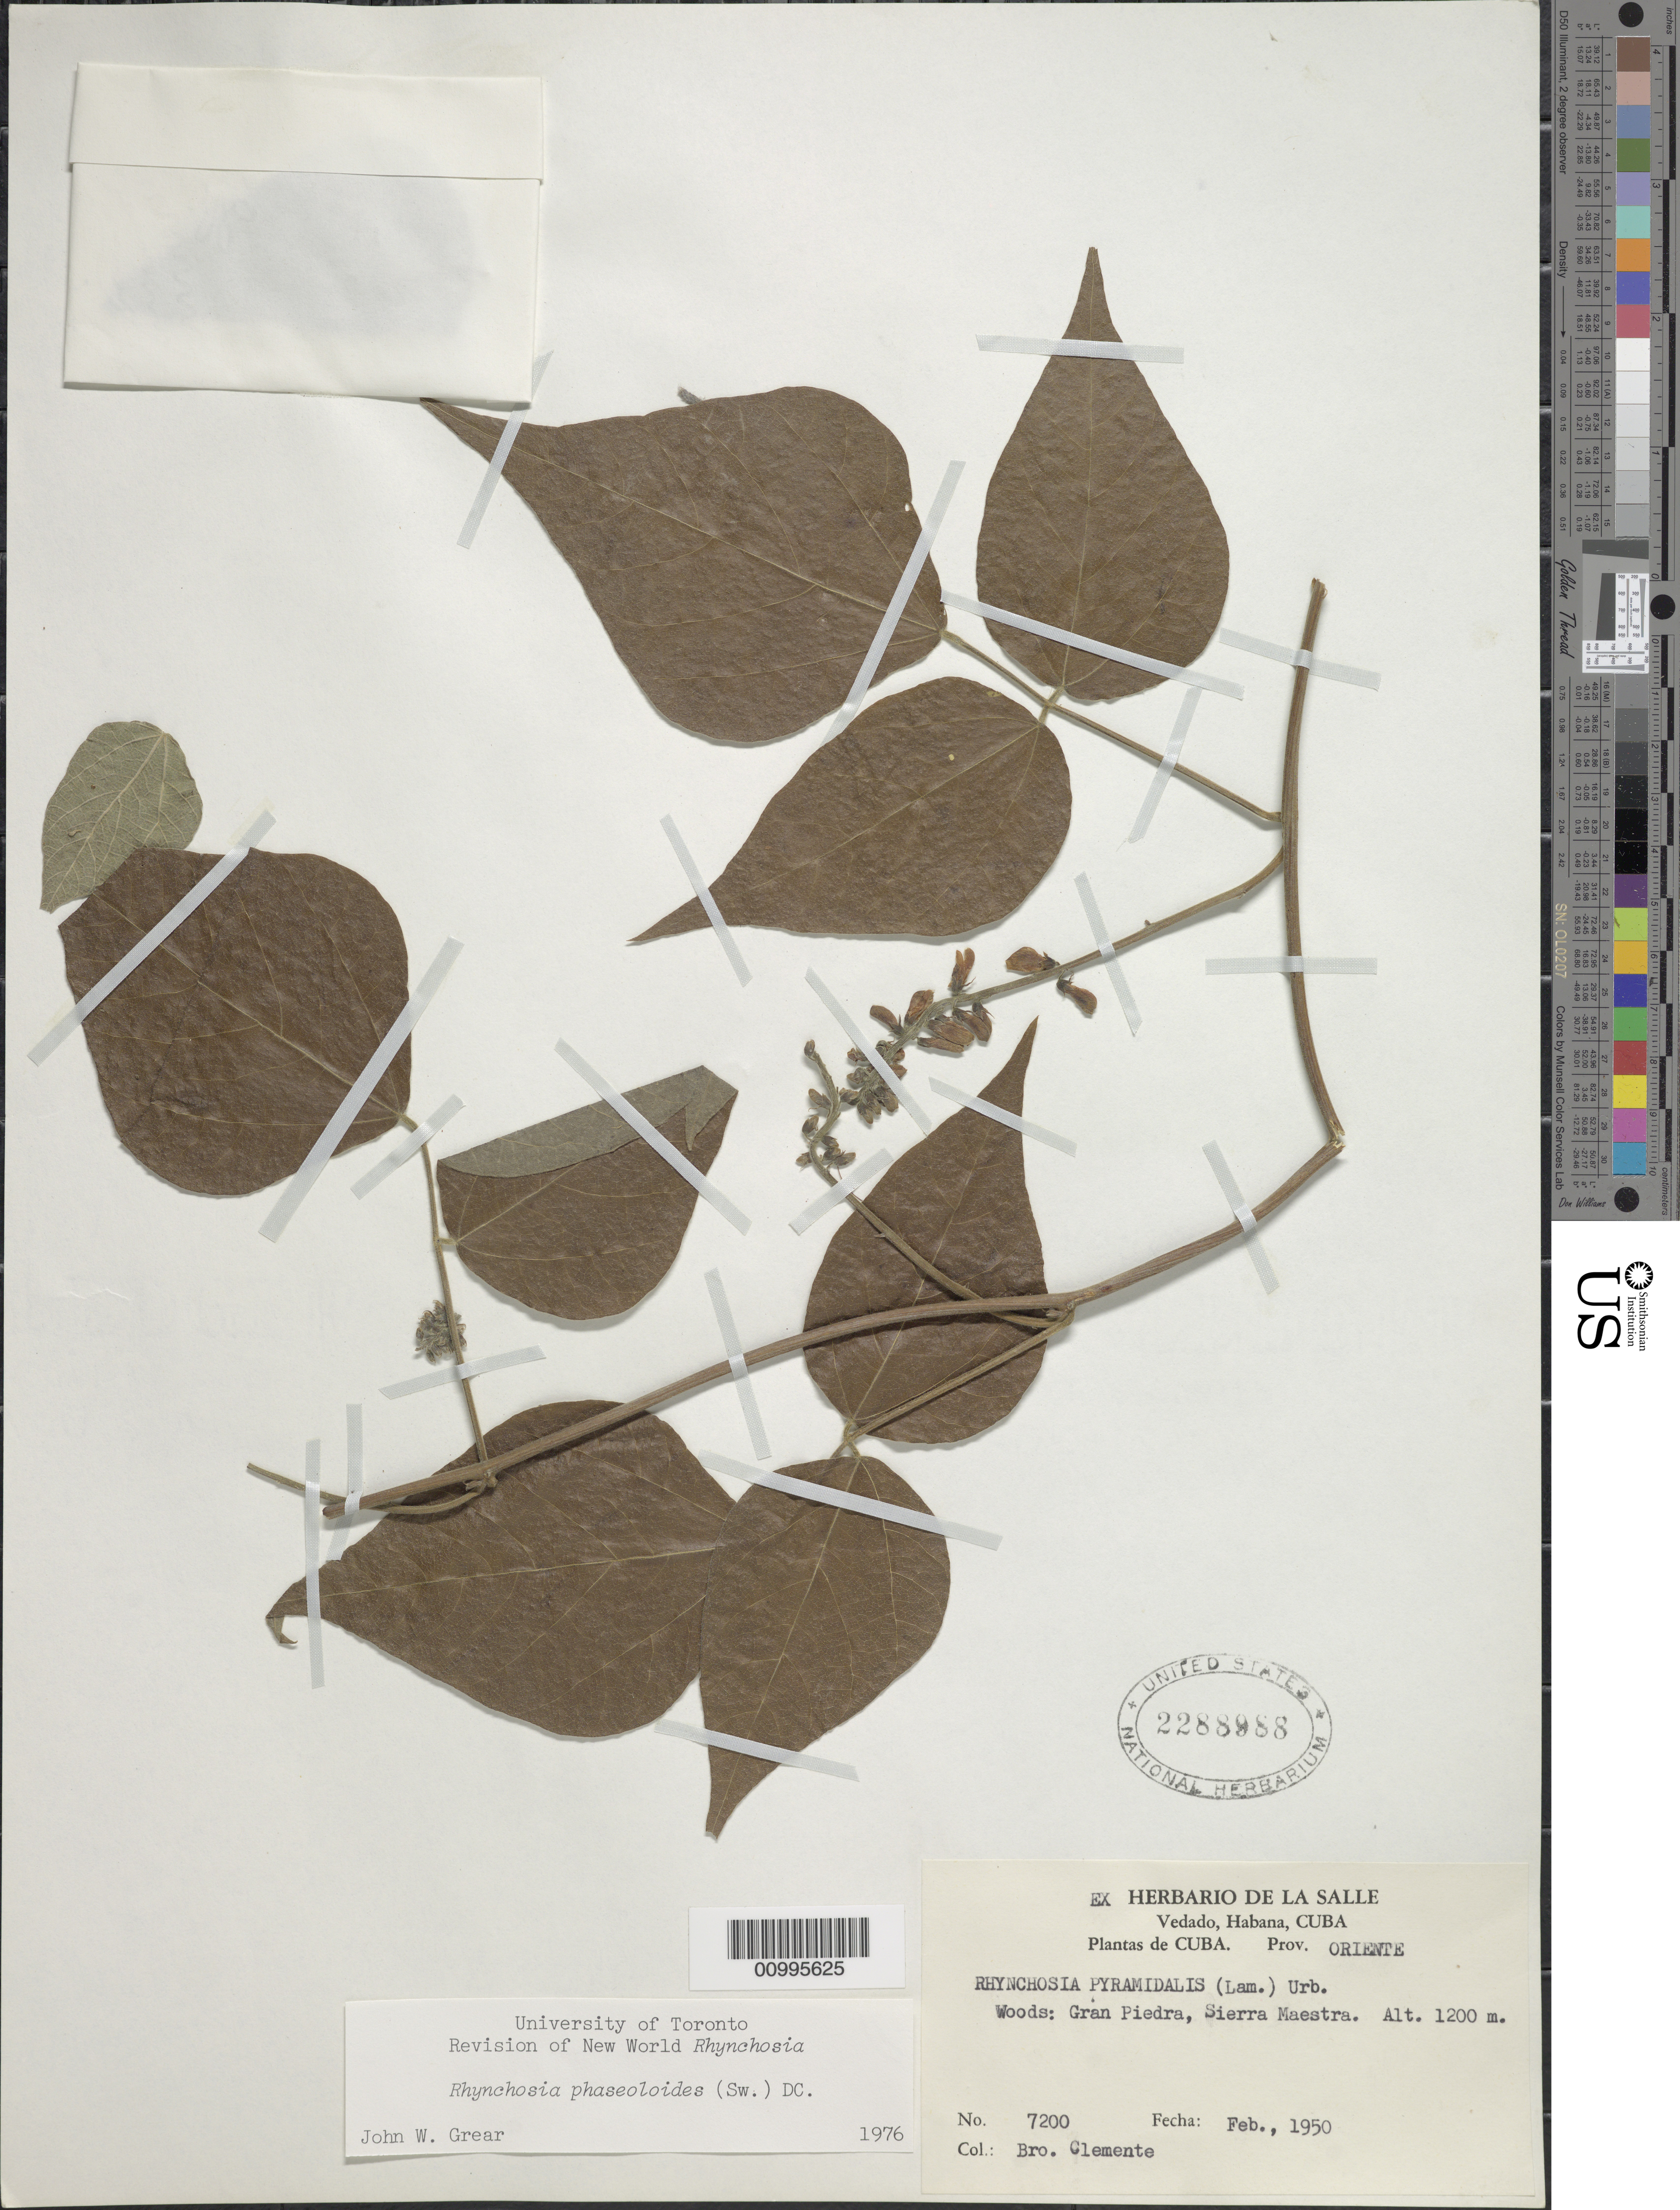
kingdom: Plantae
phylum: Tracheophyta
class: Magnoliopsida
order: Fabales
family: Fabaceae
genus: Rhynchosia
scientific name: Rhynchosia phaseoloides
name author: (Sw.) DC.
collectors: Bro. Clemente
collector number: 7200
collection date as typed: Feb 1950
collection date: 1950-02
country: Cuba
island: Cuba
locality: Vedado, Habana, Cuba Gran Piedra, Sierra Maestra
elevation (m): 1200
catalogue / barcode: US 2288988